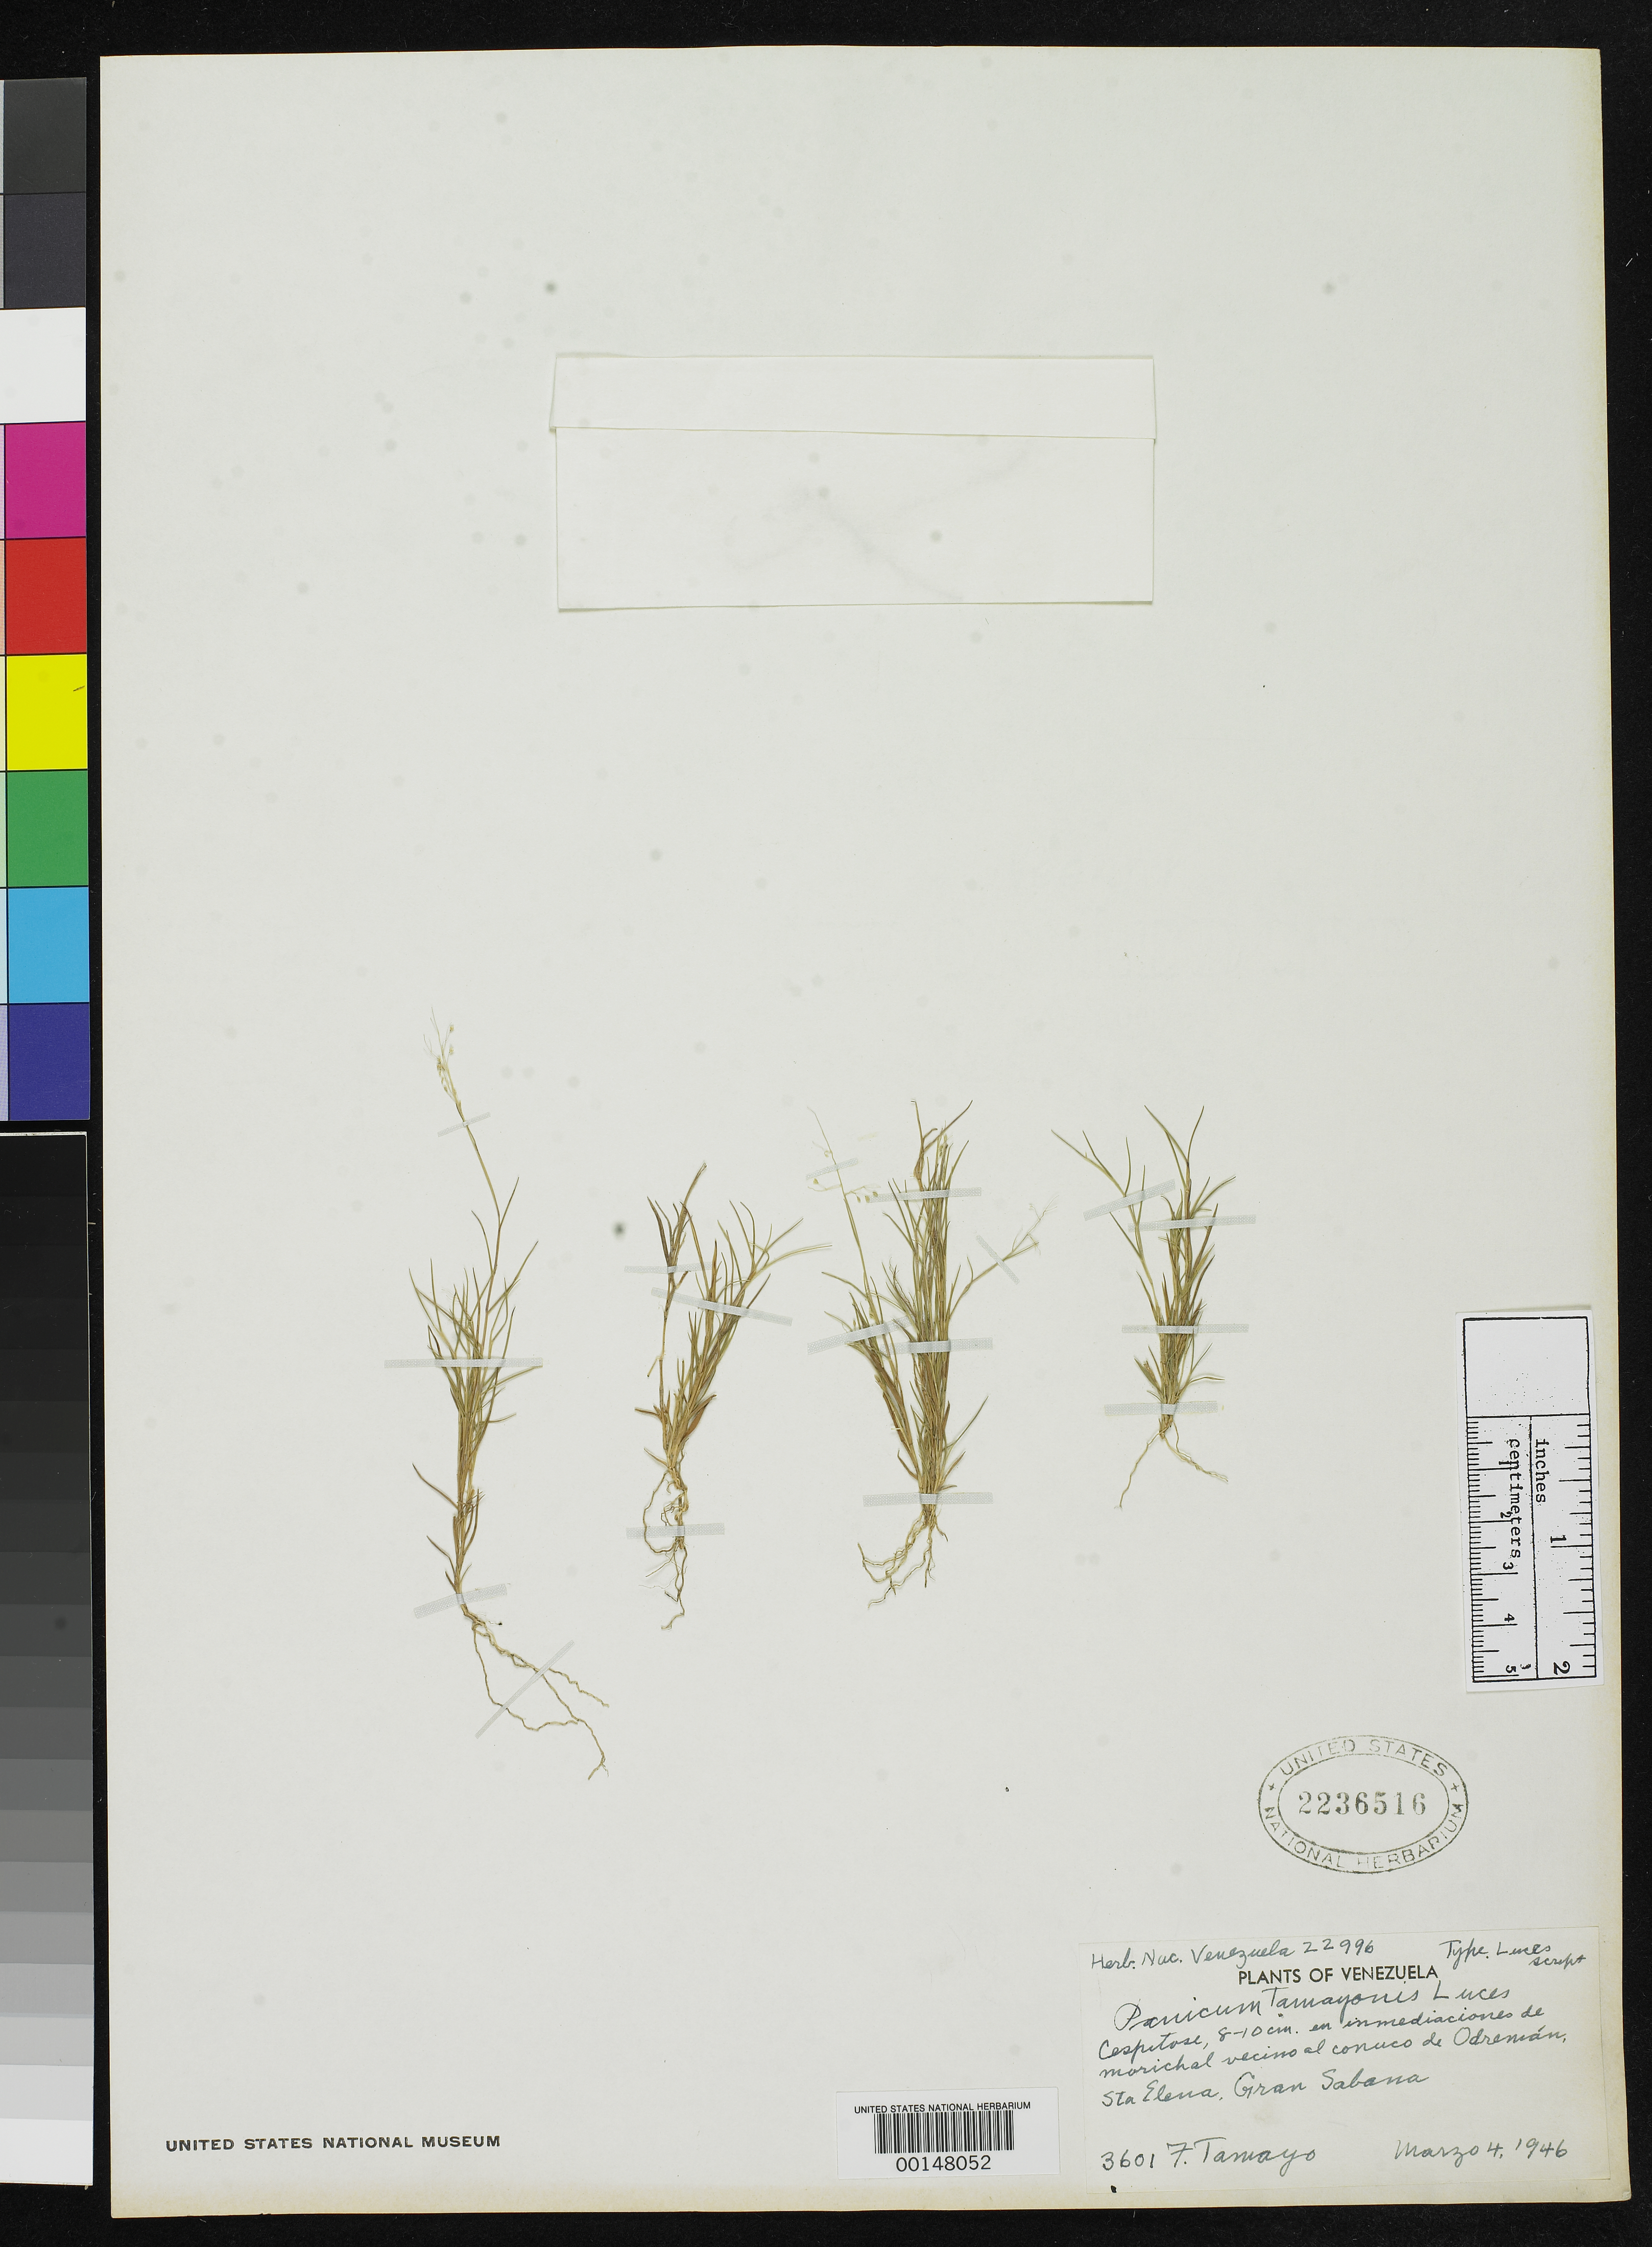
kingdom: Plantae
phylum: Tracheophyta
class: Liliopsida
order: Poales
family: Poaceae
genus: Panicum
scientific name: Panicum tamayonis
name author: Luces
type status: Isotype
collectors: F. Tamayo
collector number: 3601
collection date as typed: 04 Mar 1946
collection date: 1946-03-04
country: Venezuela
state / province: Bolivar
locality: Sta. Elena, Gran Sabana.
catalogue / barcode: US 2236516